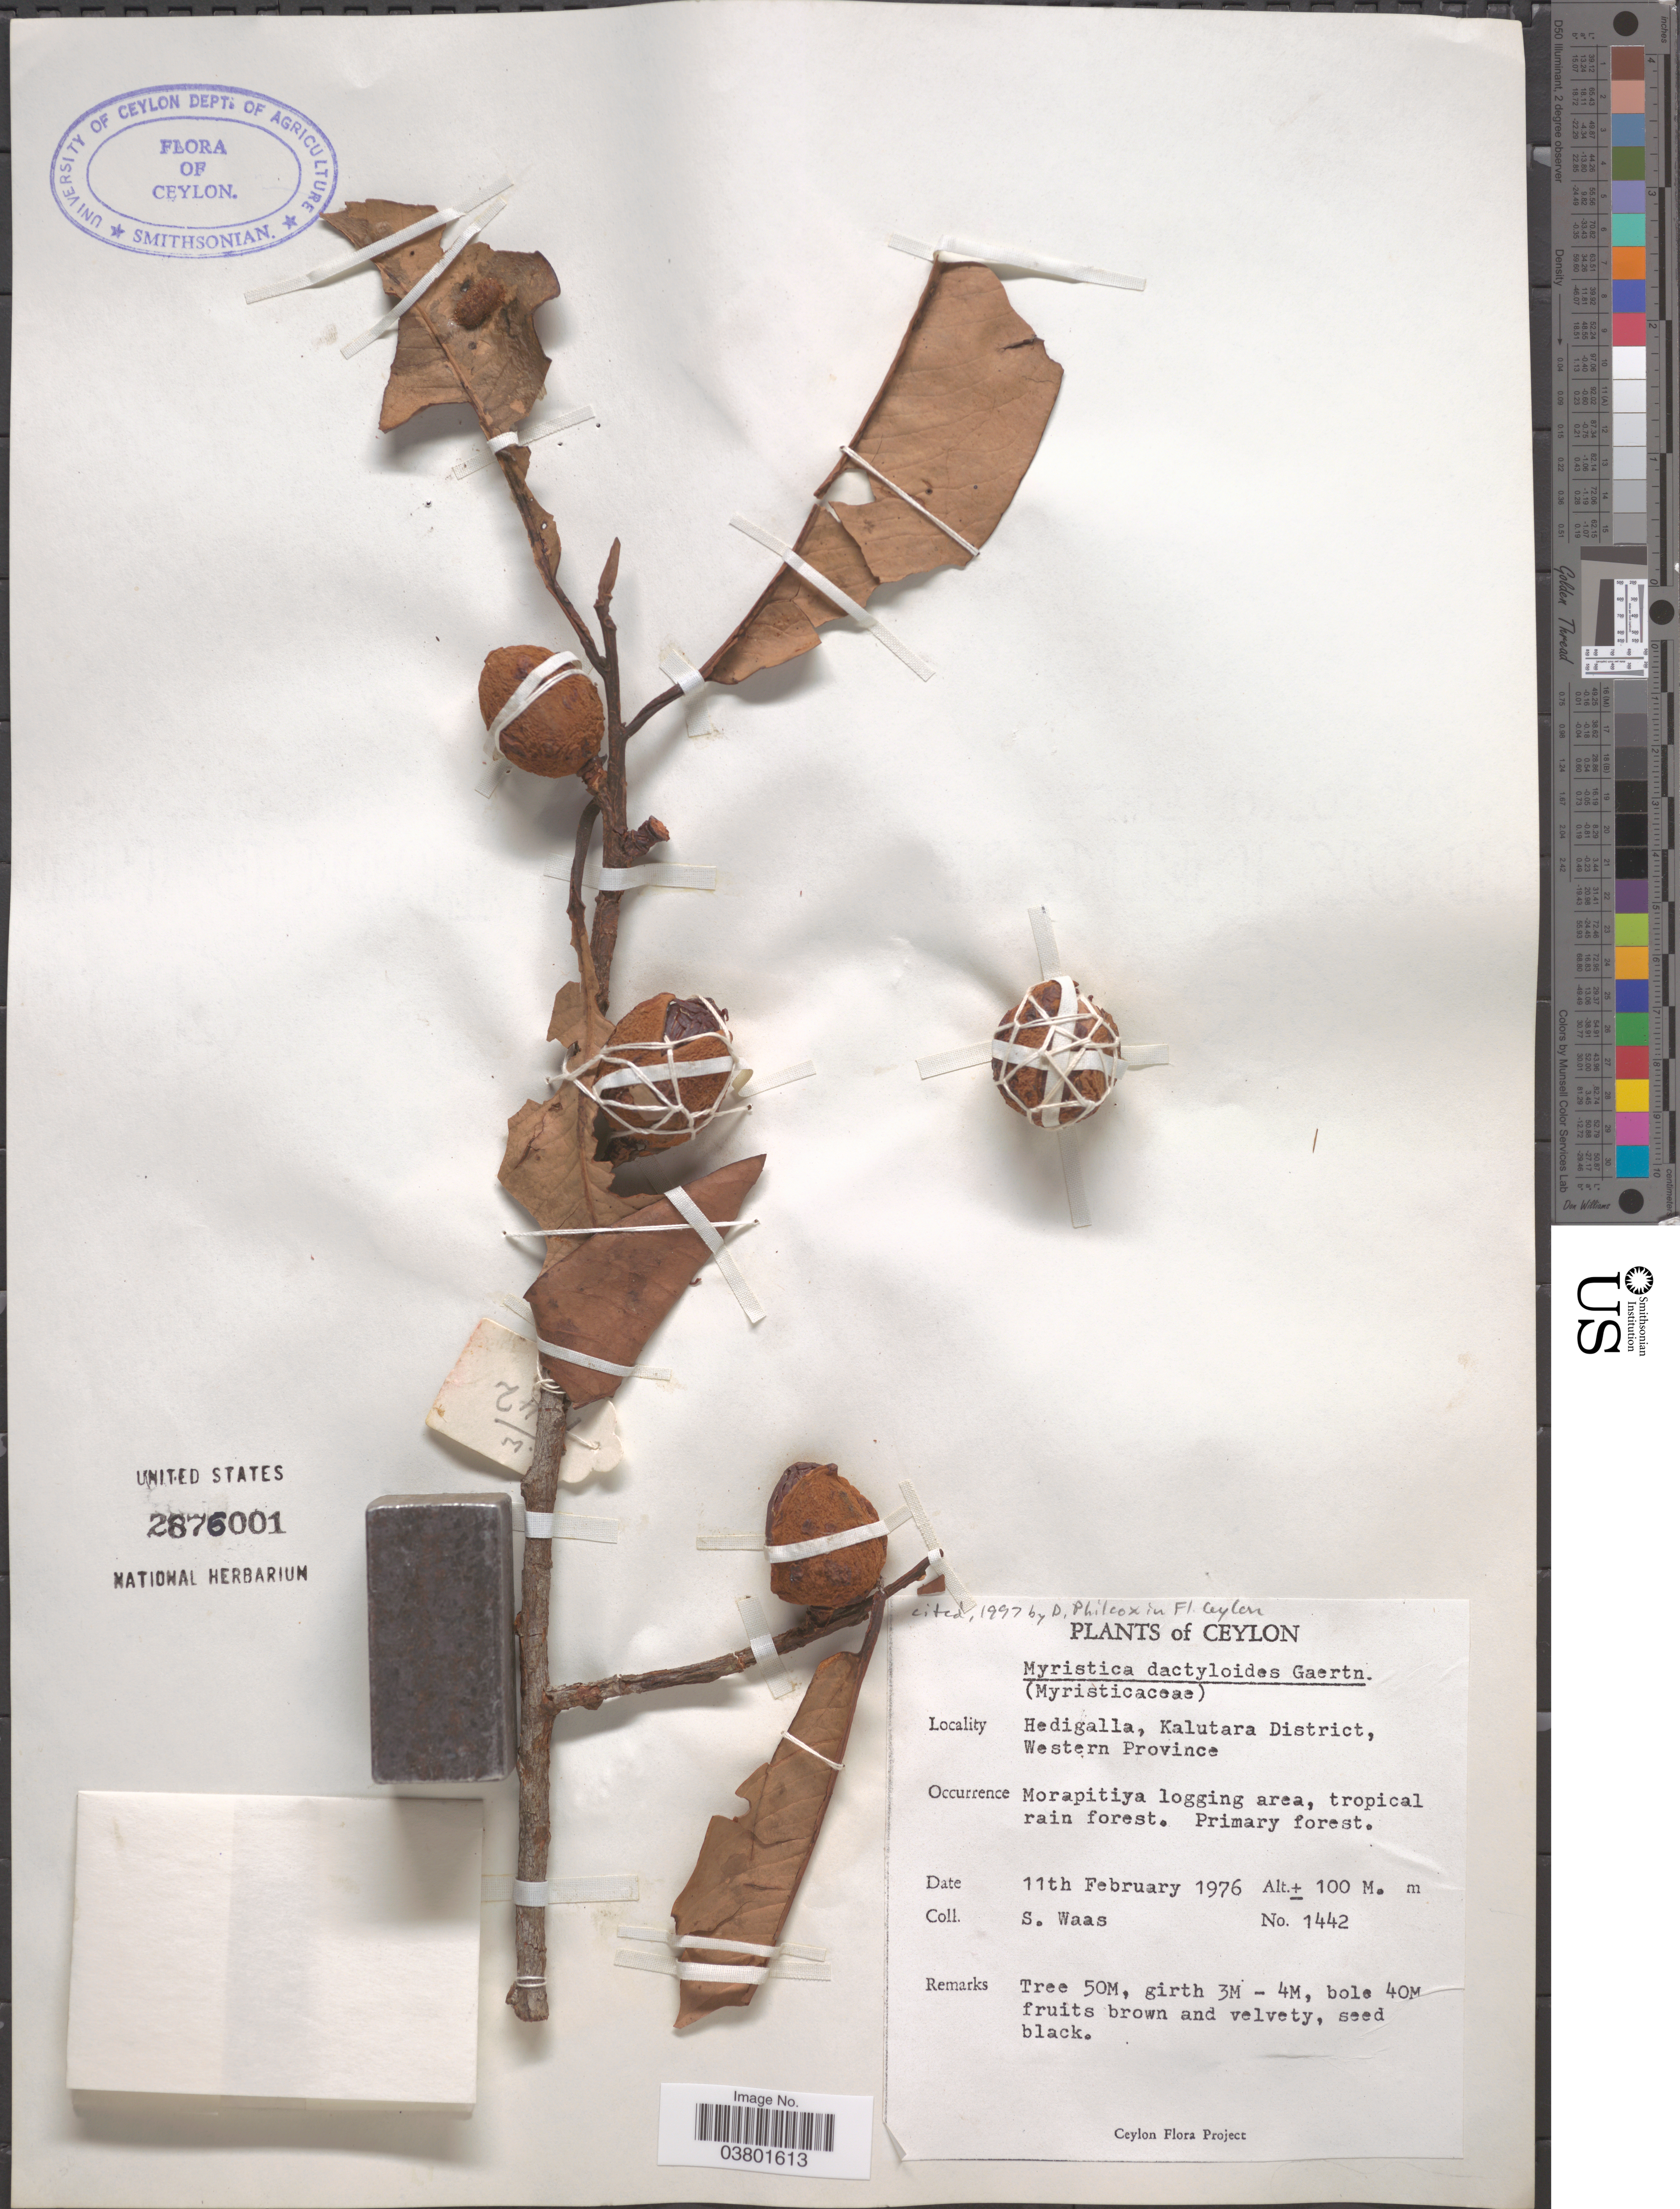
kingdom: Plantae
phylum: Tracheophyta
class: Magnoliopsida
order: Magnoliales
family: Myristicaceae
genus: Myristica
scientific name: Myristica dactyloides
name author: Wall.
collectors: S. Waas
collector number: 1442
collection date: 1976-02-11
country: Sri Lanka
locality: Ceylon. Hedigalla, Kalutara District, Western Province. Morapitiya logging area.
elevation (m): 100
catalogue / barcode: US 2876001